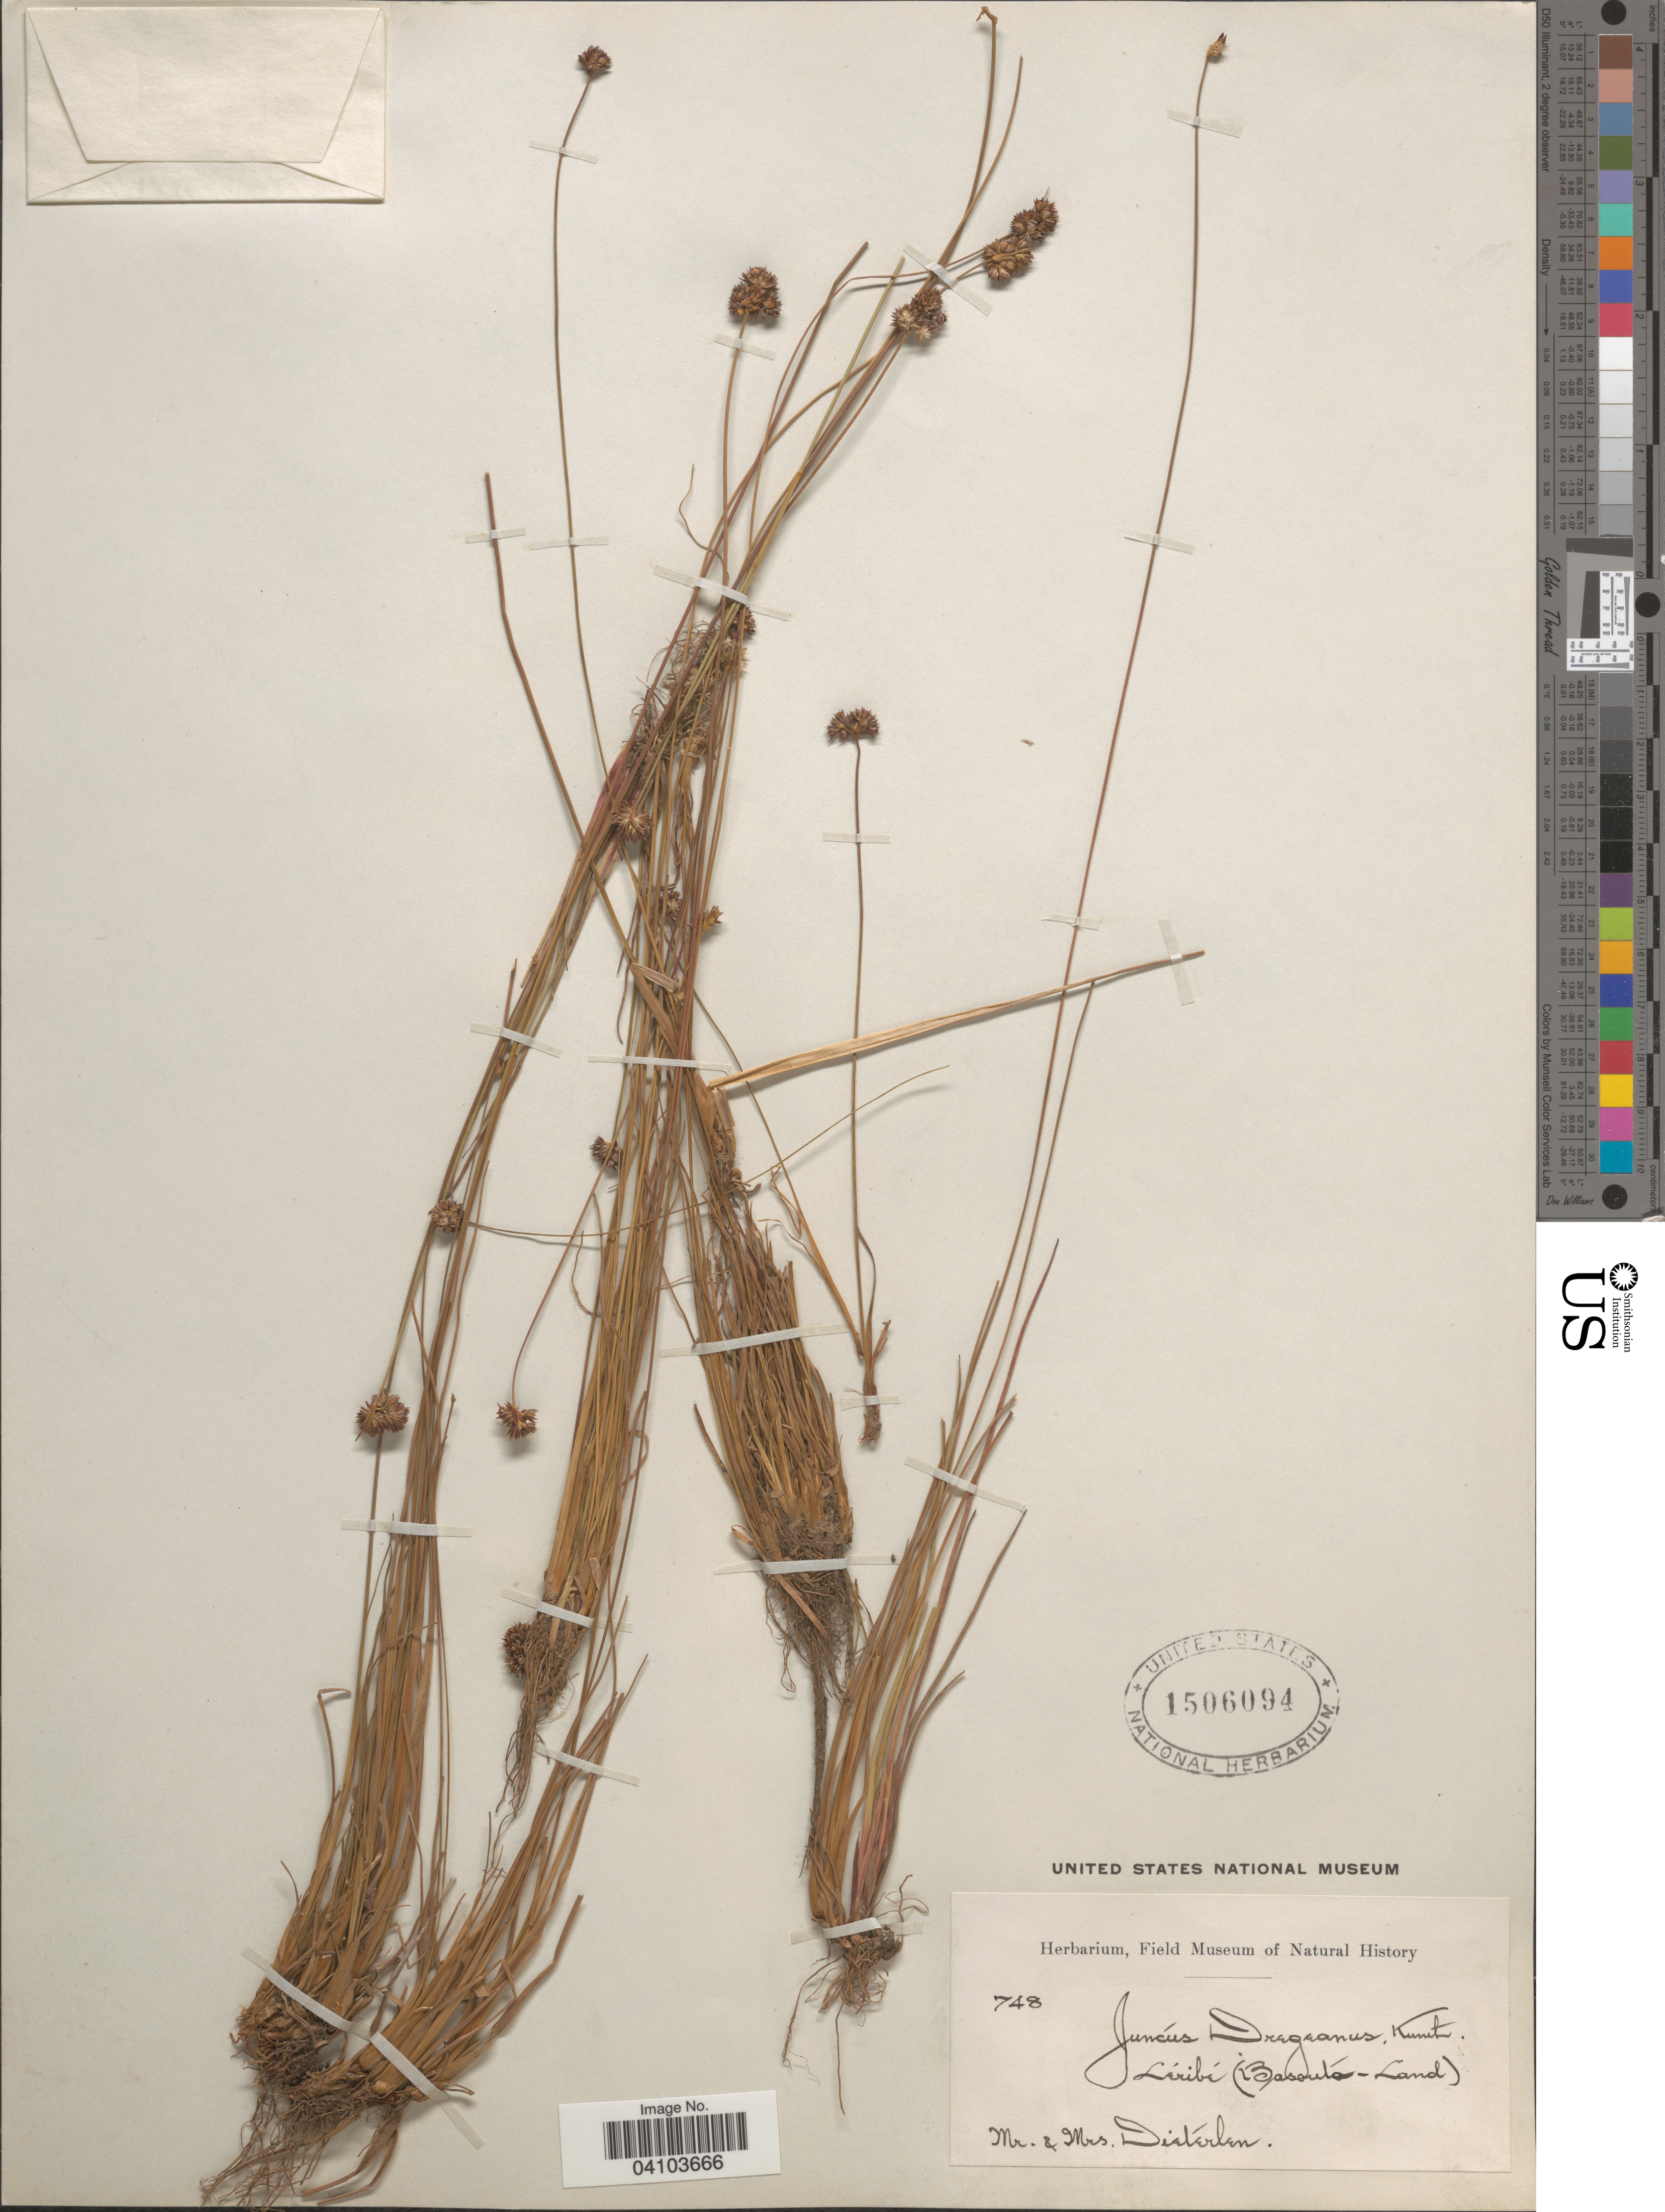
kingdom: Plantae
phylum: Tracheophyta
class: Liliopsida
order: Poales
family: Juncaceae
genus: Juncus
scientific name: Juncus dregeanus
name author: Hochst.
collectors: -. Dieterlen & Dieterlen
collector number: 748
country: Lesotho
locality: Léribé (Basouta-Land).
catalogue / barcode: US 1506094